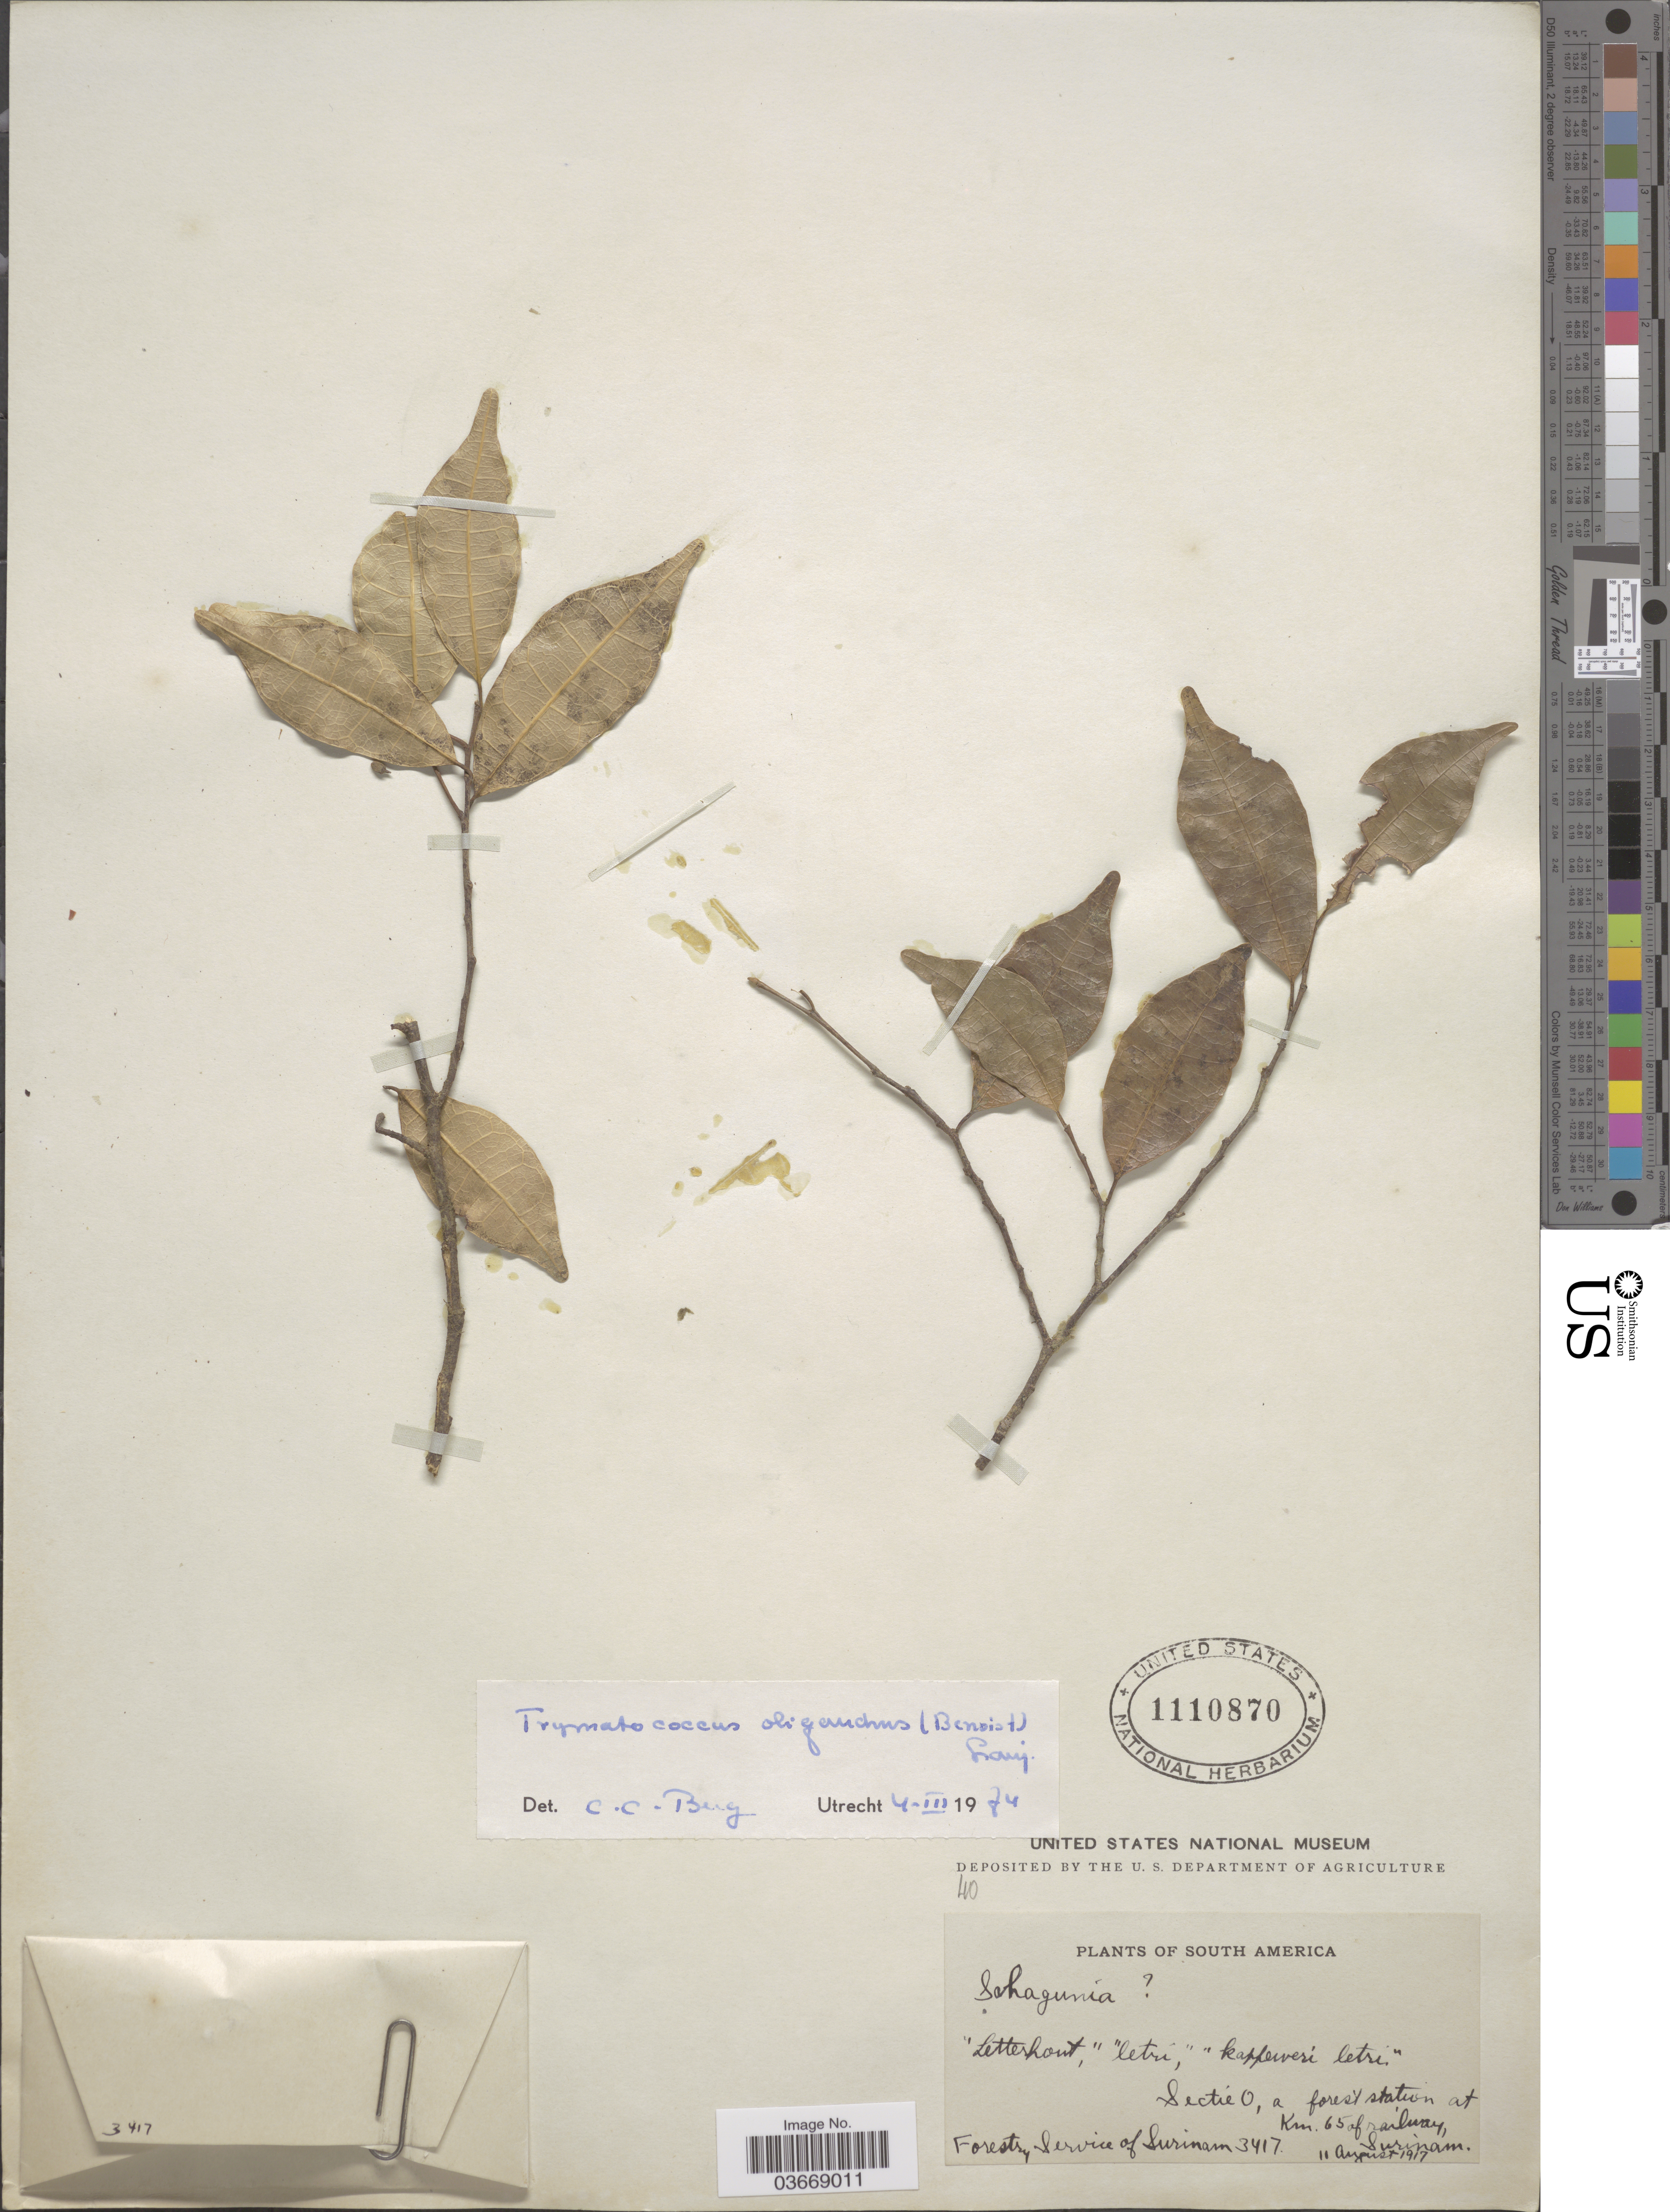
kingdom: Plantae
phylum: Tracheophyta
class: Magnoliopsida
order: Rosales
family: Moraceae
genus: Brosimum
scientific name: Brosimum oligandrum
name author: (Benoist) E. M. Gardner & Zerega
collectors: Forestry Bureau-Surinam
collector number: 3417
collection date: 1917-08-11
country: Suriname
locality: Sectie O, a forest station at Km. 65 of railway, Surinam.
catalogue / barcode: US 1110870